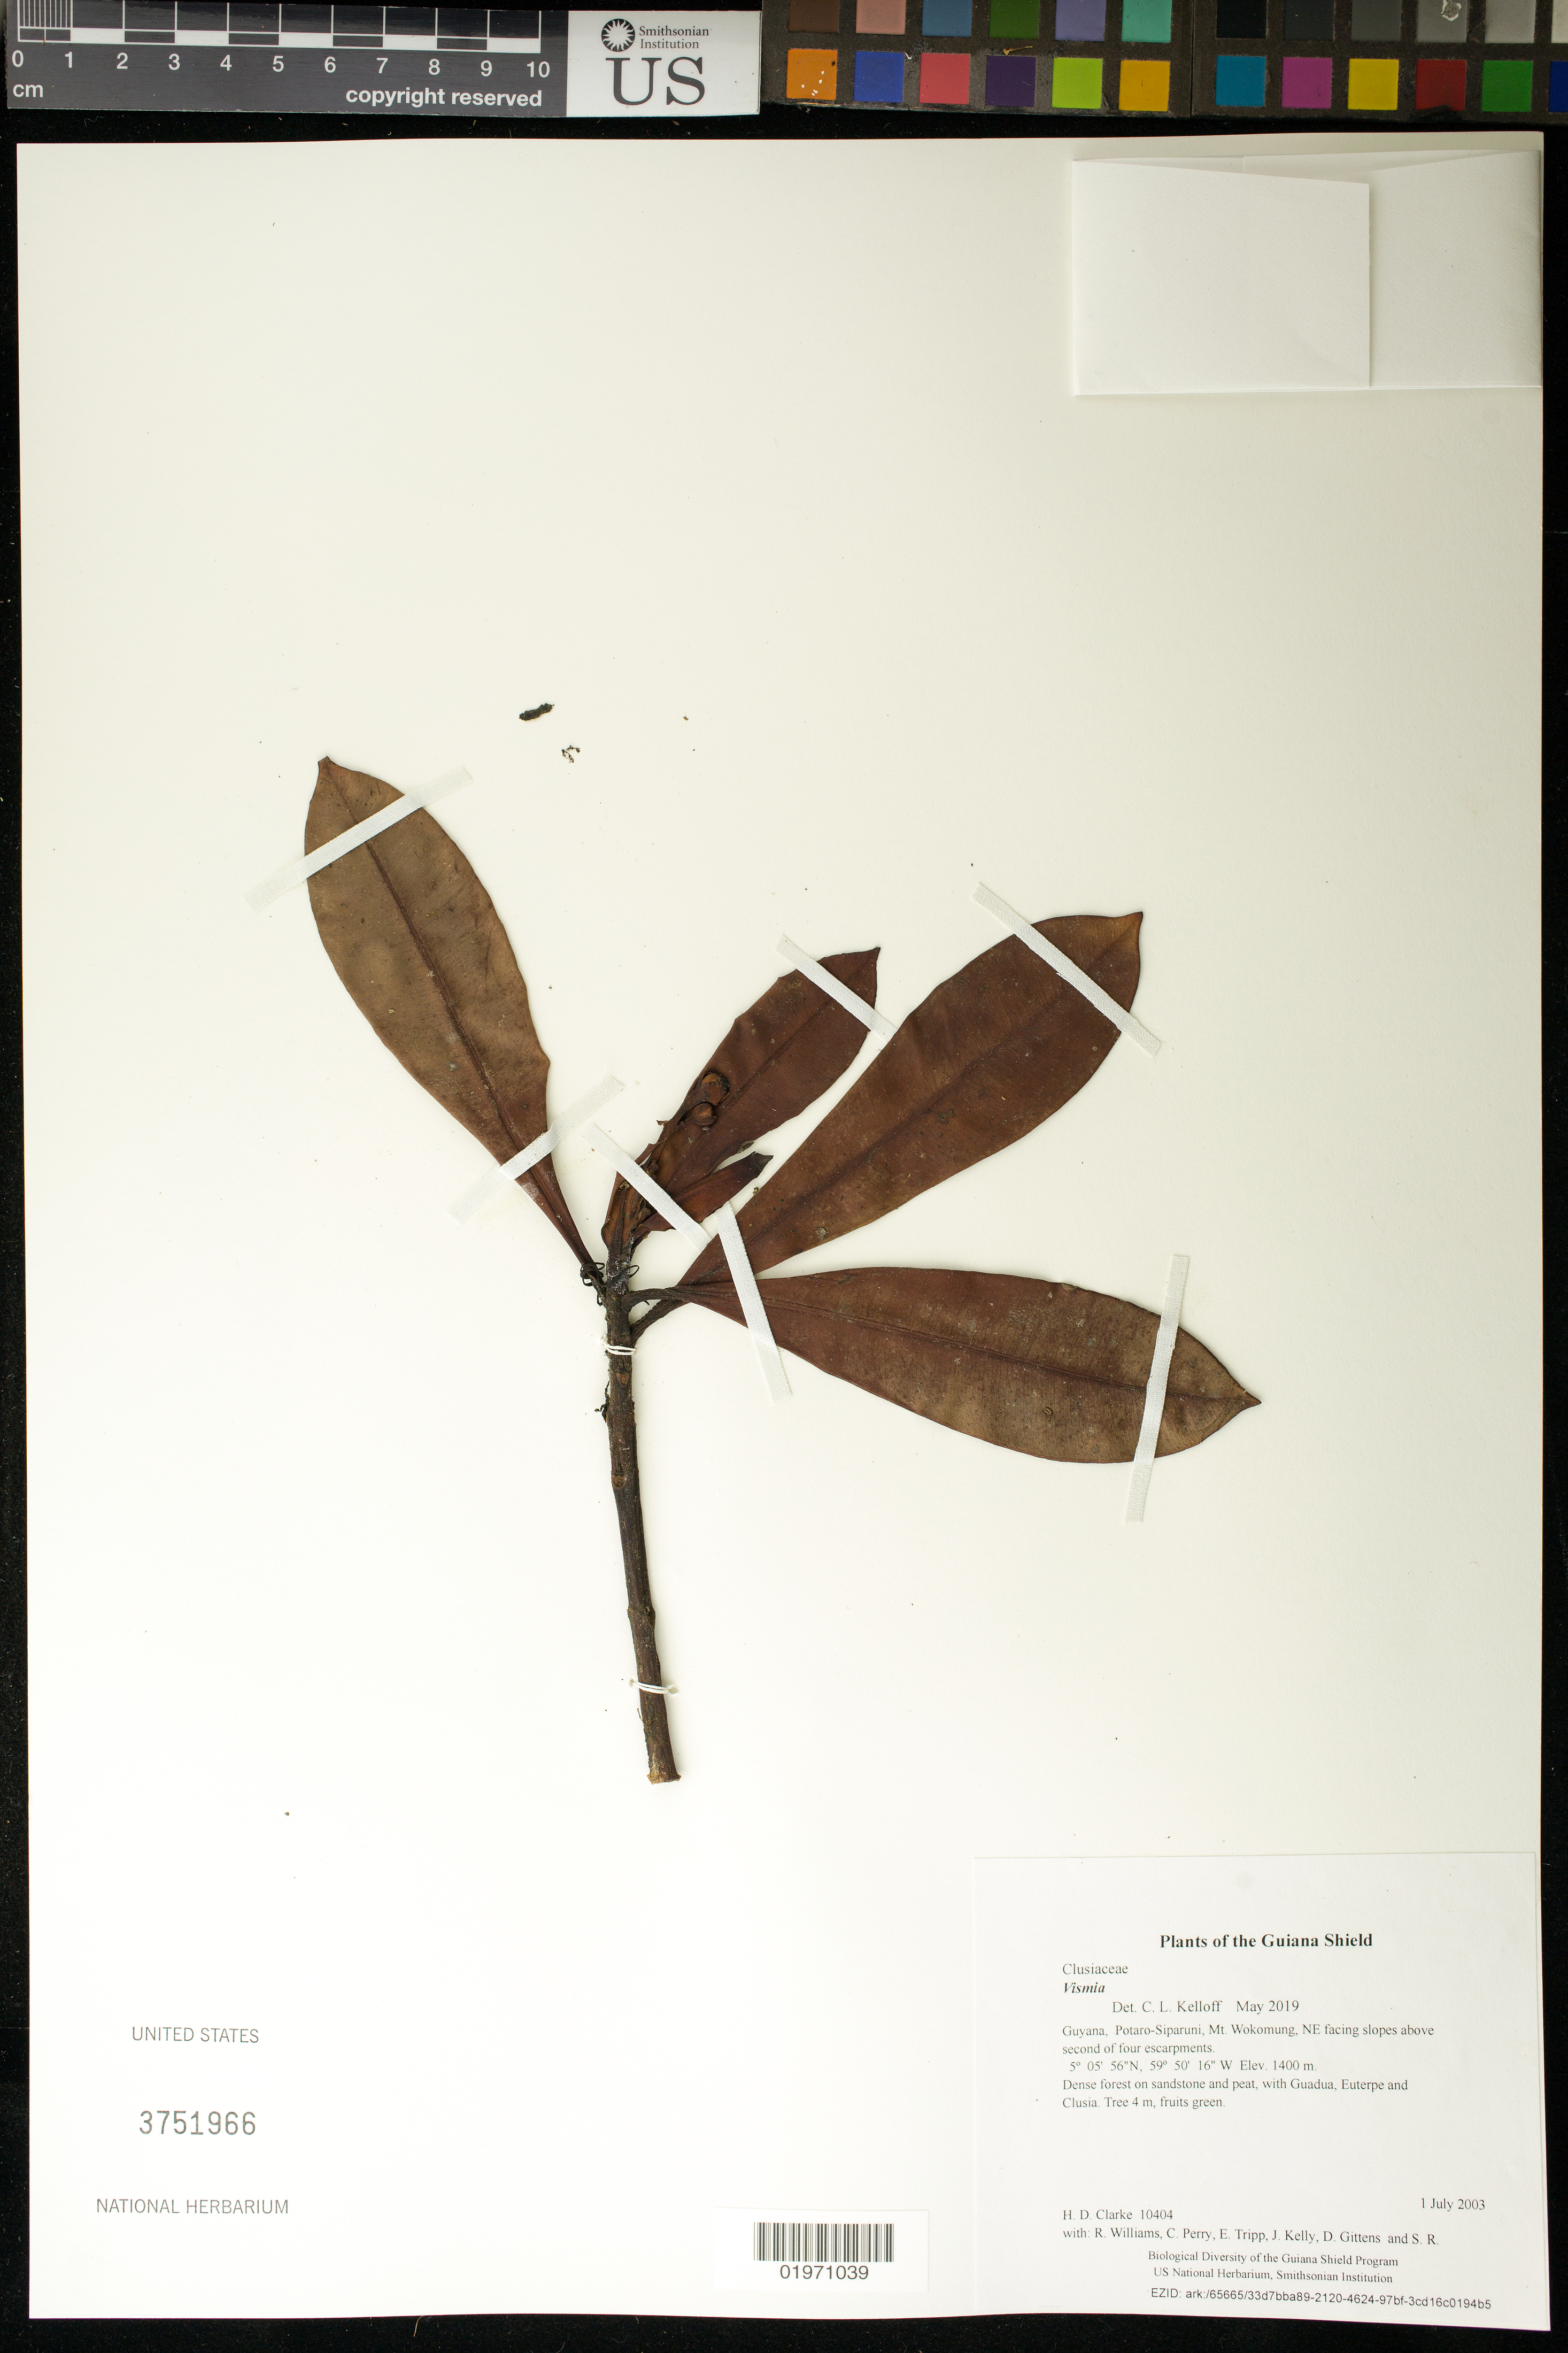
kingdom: Plantae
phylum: Tracheophyta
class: Magnoliopsida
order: Malpighiales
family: Hypericaceae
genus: Vismia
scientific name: Vismia sp.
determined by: Kelloff, C. L.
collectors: H. D. Clarke, R. Williams, C. Perry, E. Tripp, J. Kelly, D. Gittens & S. R. Stern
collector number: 10404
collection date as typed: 1 July 2003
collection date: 2003-07-01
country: Guyana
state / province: Potaro-Siparuni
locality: Mt. Wokomung, NE facing slopes above second of four escarpments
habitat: Dense forest on sandstone and peat, with Guadua, Euterpe and Clusia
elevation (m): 1400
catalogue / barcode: US 3751966